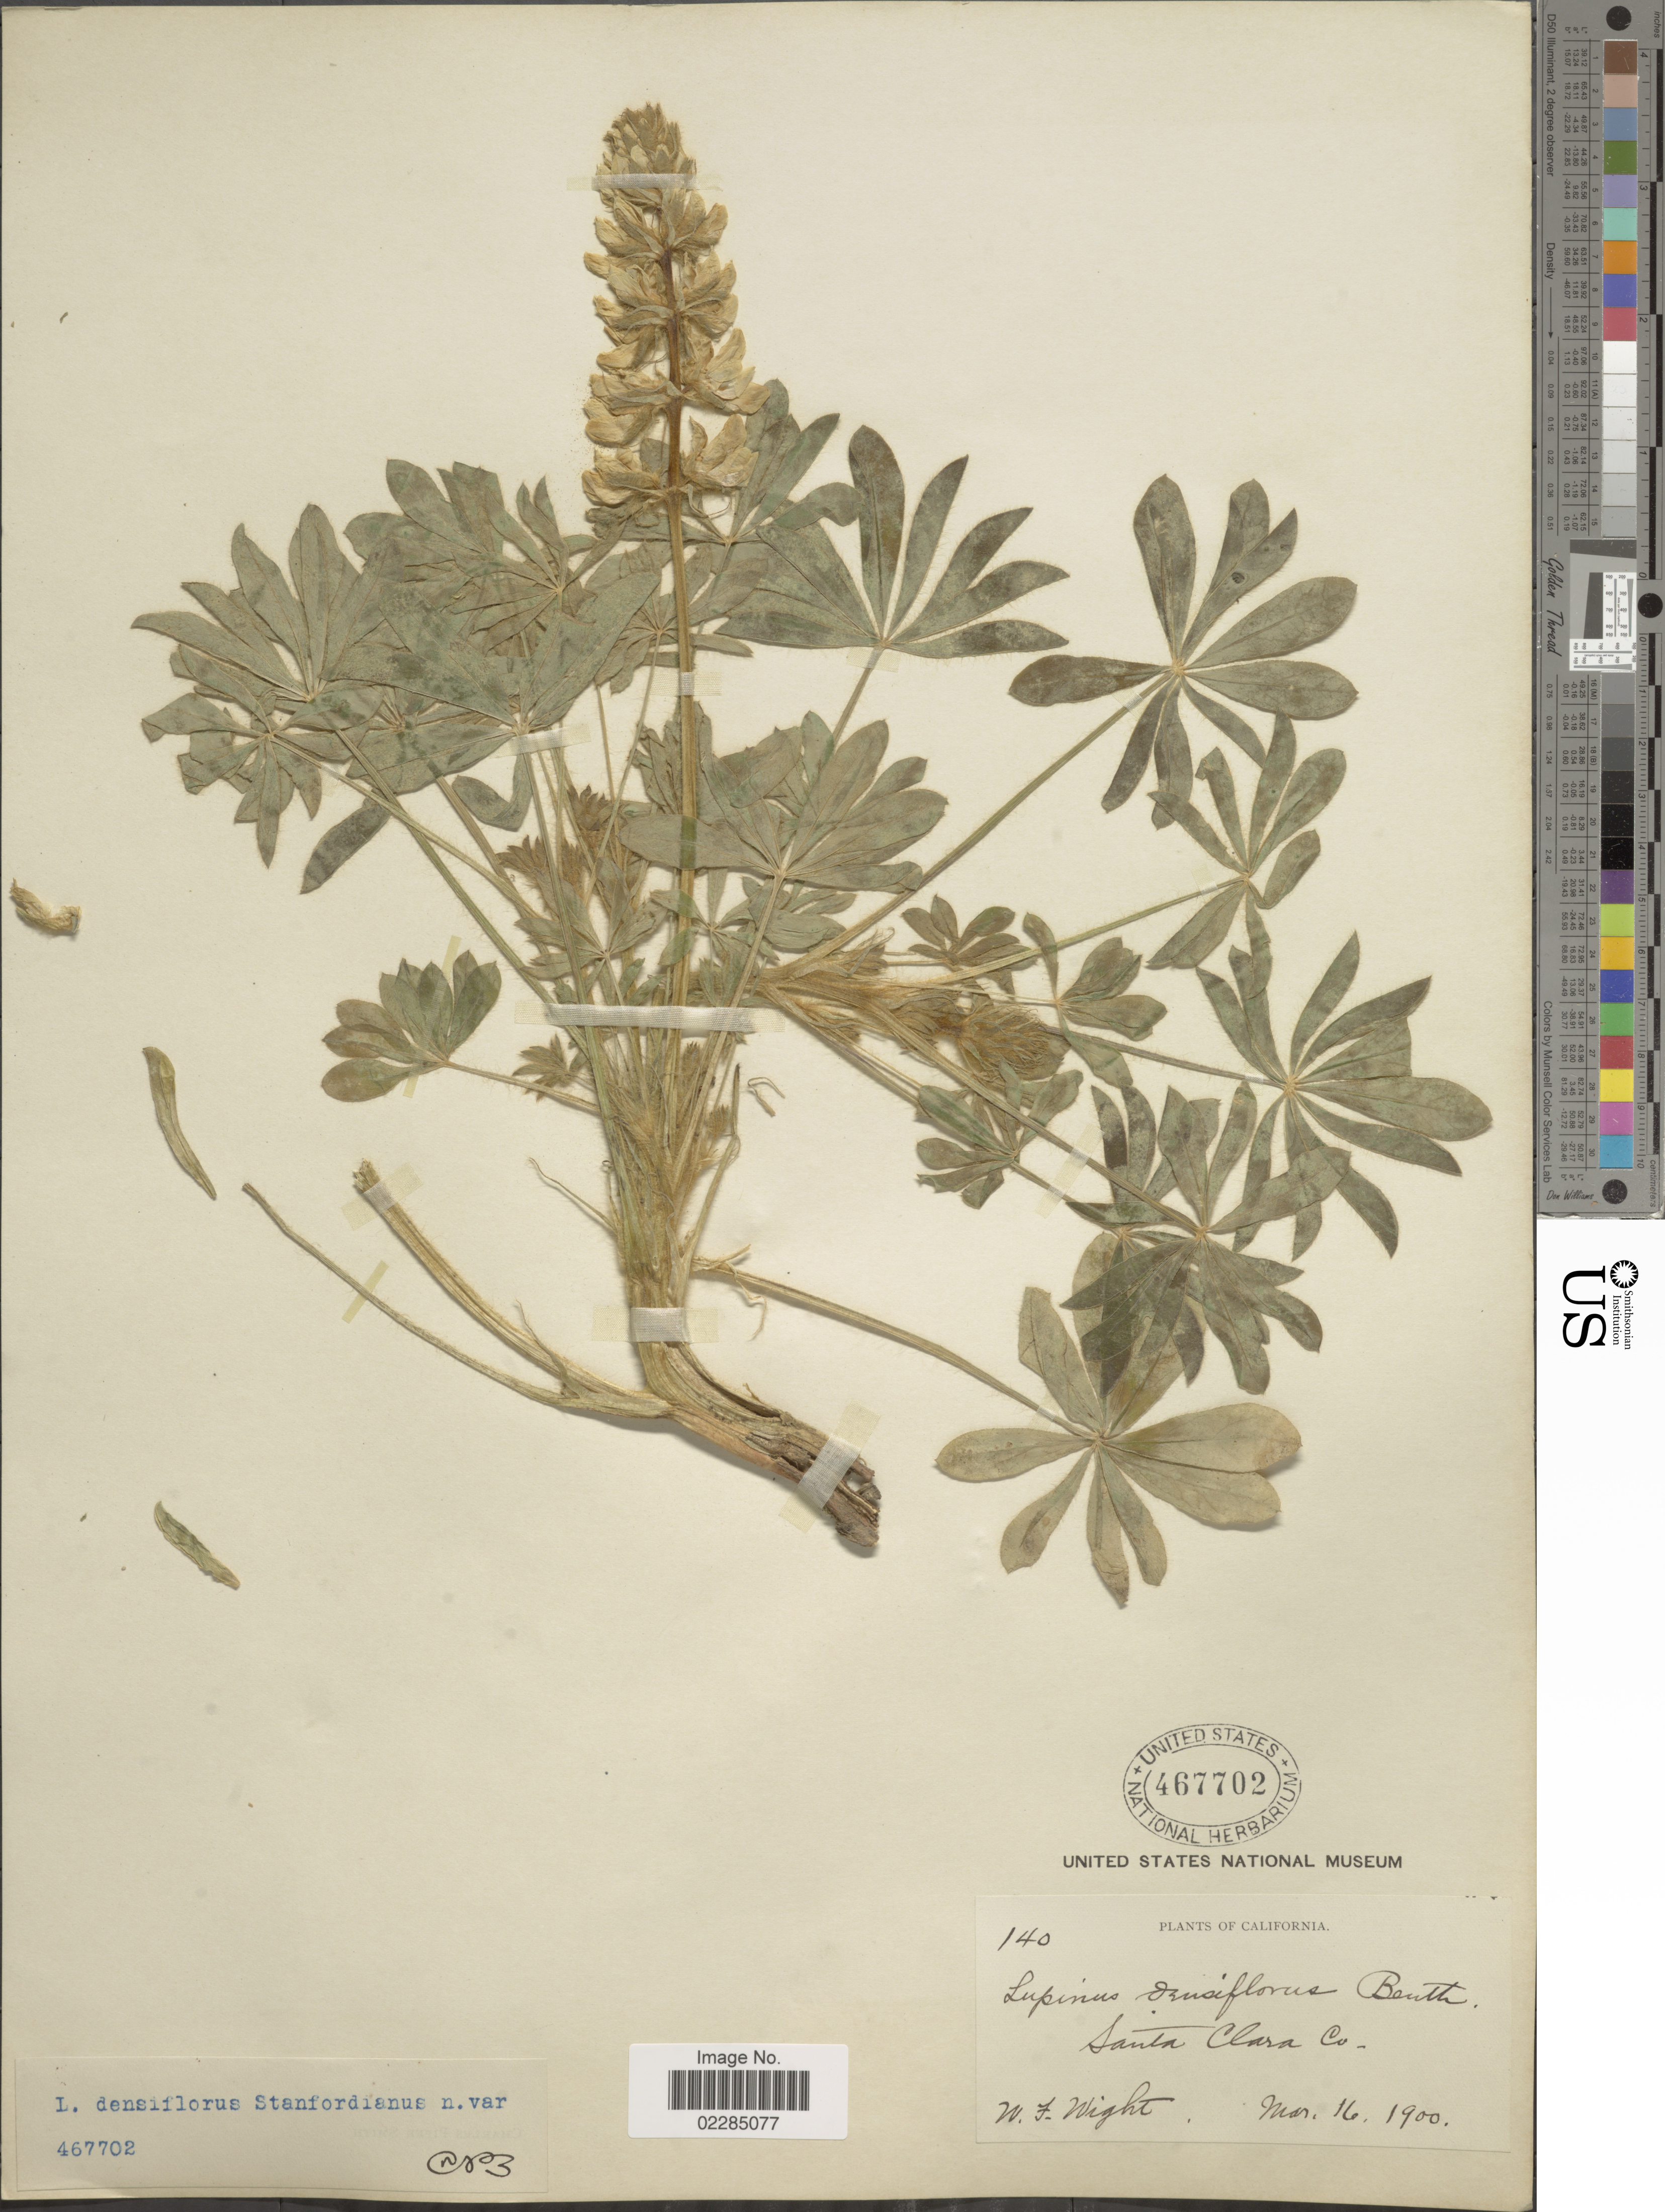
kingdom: Plantae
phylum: Tracheophyta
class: Magnoliopsida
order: Fabales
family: Fabaceae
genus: Lupinus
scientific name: Lupinus densiflorus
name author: Benth.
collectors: W. Wight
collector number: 140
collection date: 1900-03-16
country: United States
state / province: California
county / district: Santa Clara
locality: Santa Clara Co.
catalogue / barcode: US 467702